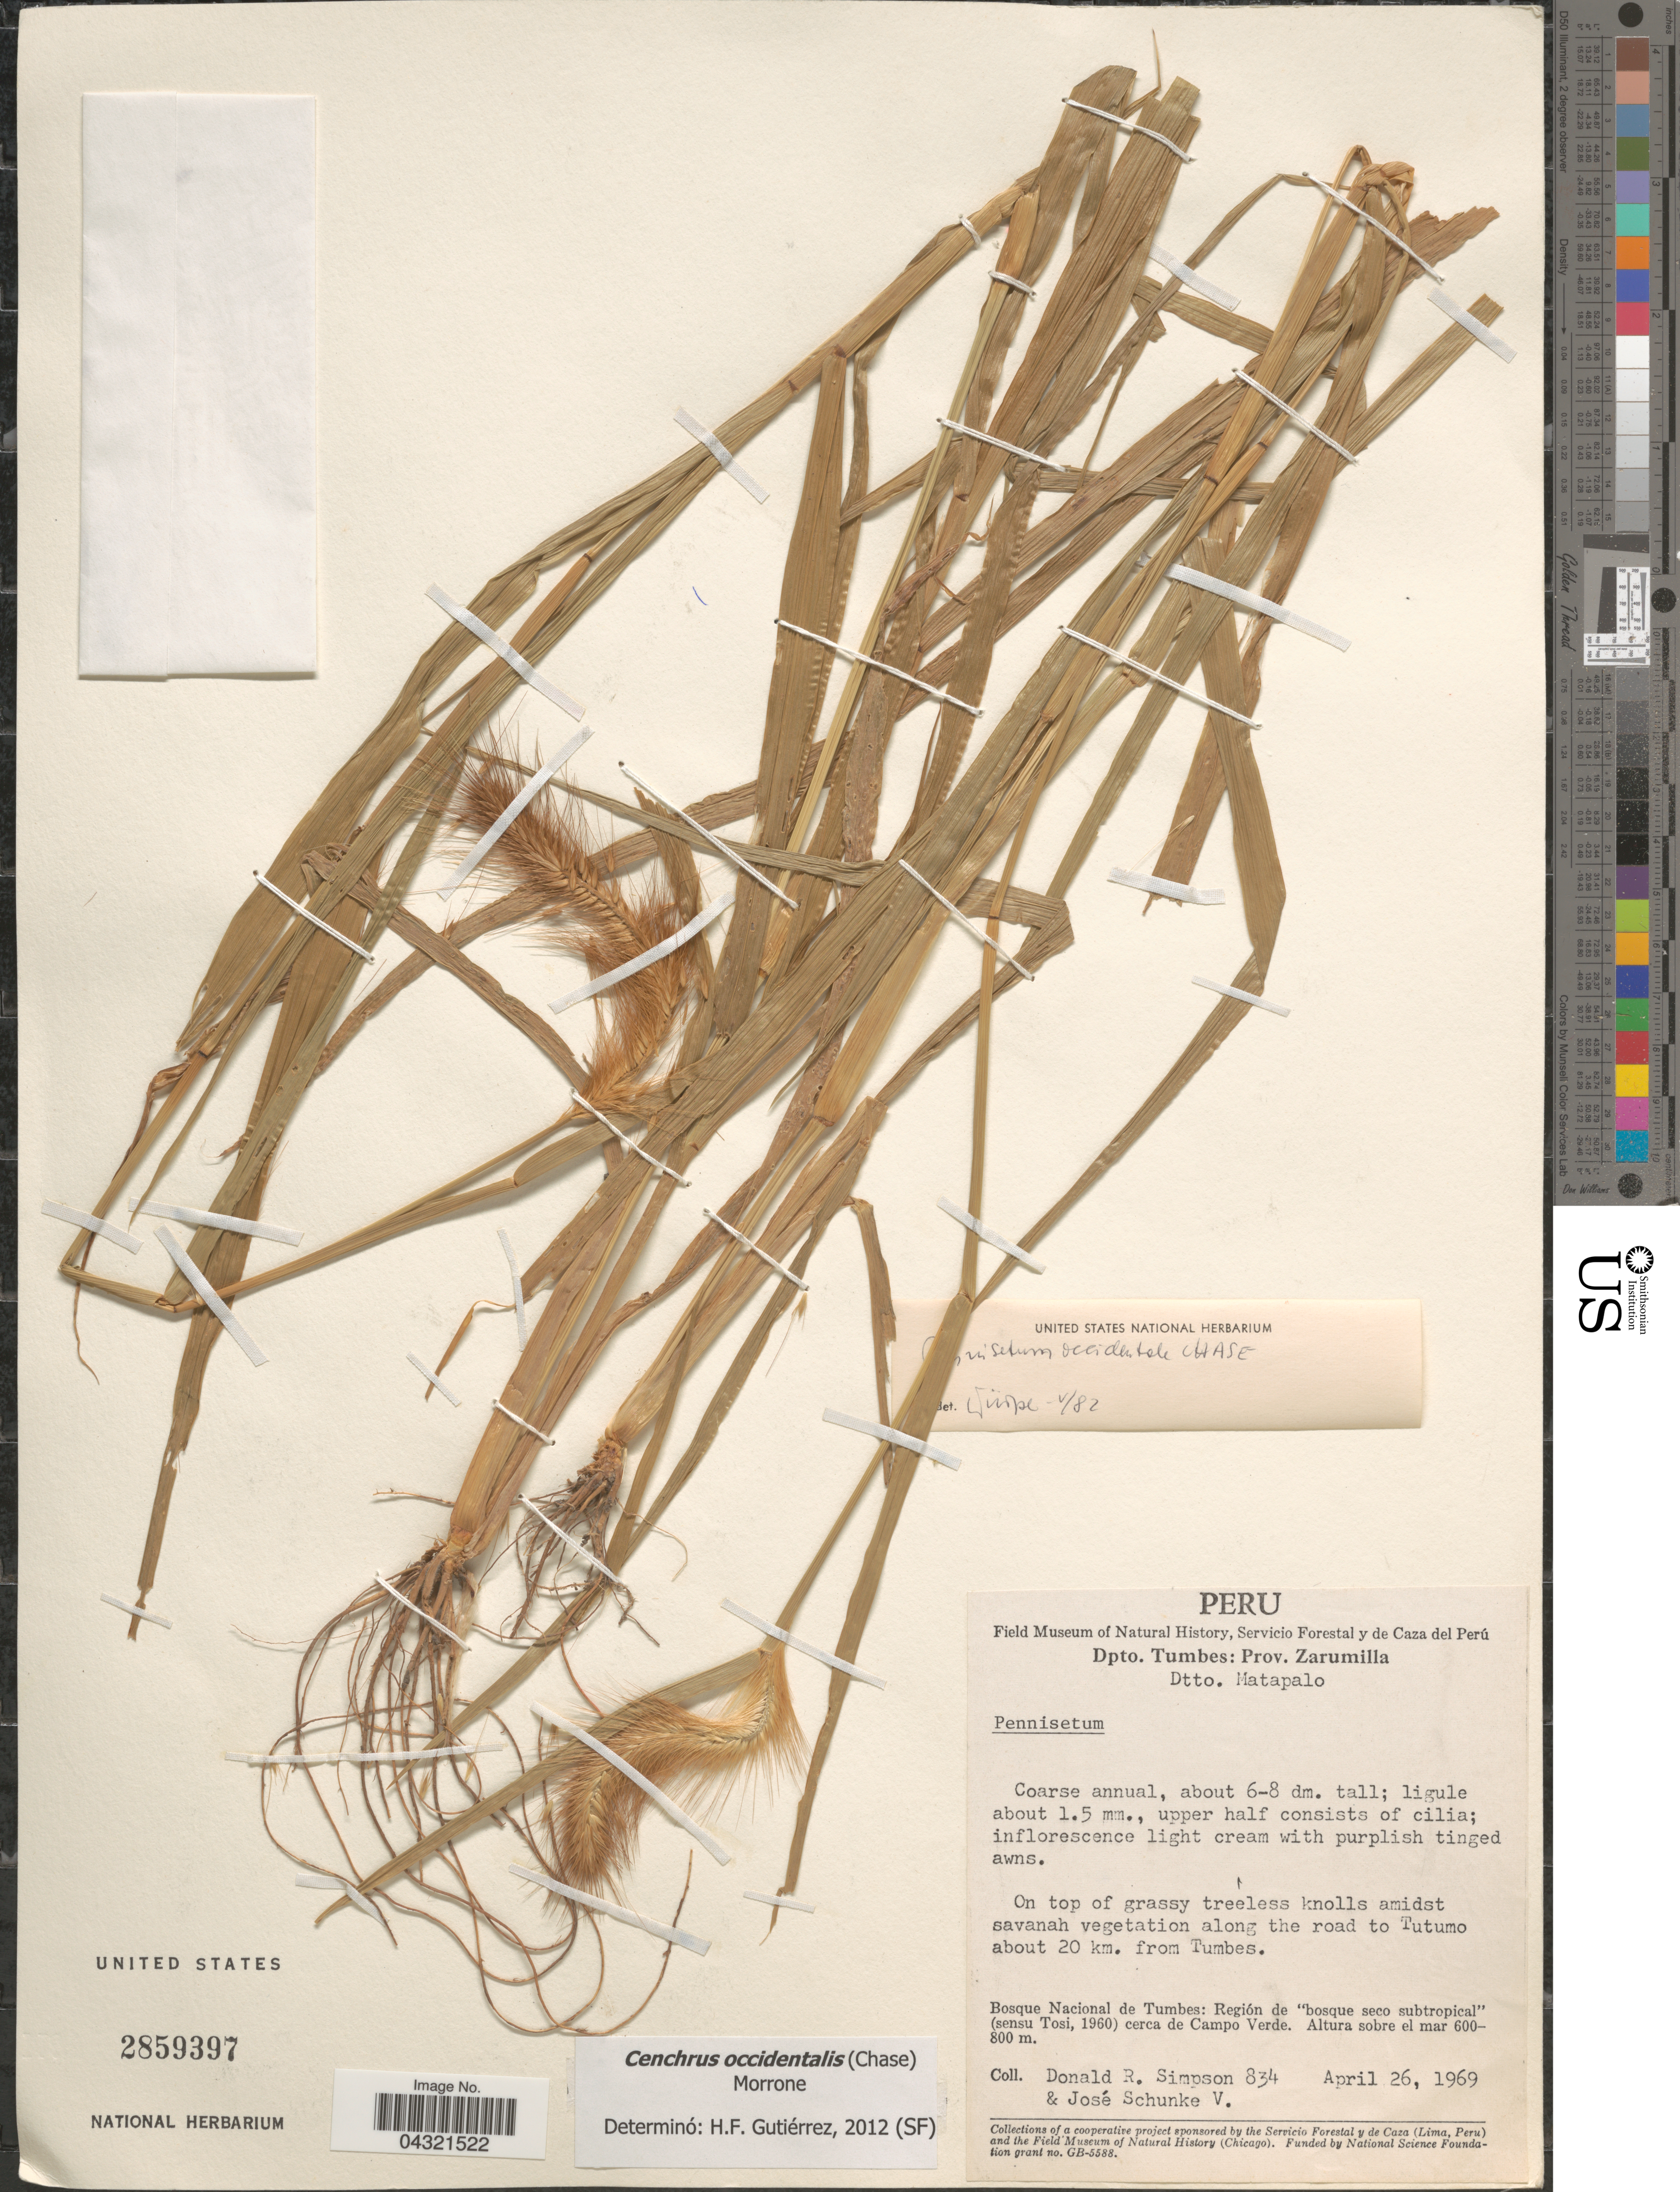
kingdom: Plantae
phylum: Tracheophyta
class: Liliopsida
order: Poales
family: Poaceae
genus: Cenchrus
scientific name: Cenchrus occidentalis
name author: (Chase) Morrone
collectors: D. R. Simpson & J. Schunke Vigo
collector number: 834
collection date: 1969-04-26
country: Peru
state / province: Tumbes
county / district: Zarumilla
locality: Dpto. Tumbes: Prov. Zarumilla. Dtto. Matapalo. On top of grassy treeless knolls amidst savanah vegetation along the road to Tutumo about 20 km. from Tumbes. Bosque Nacional de Tumbes: Región de "bosque seco subtropical" (sensu Tosi, 1960) cerca de Campo Verde.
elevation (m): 600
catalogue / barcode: US 2859397